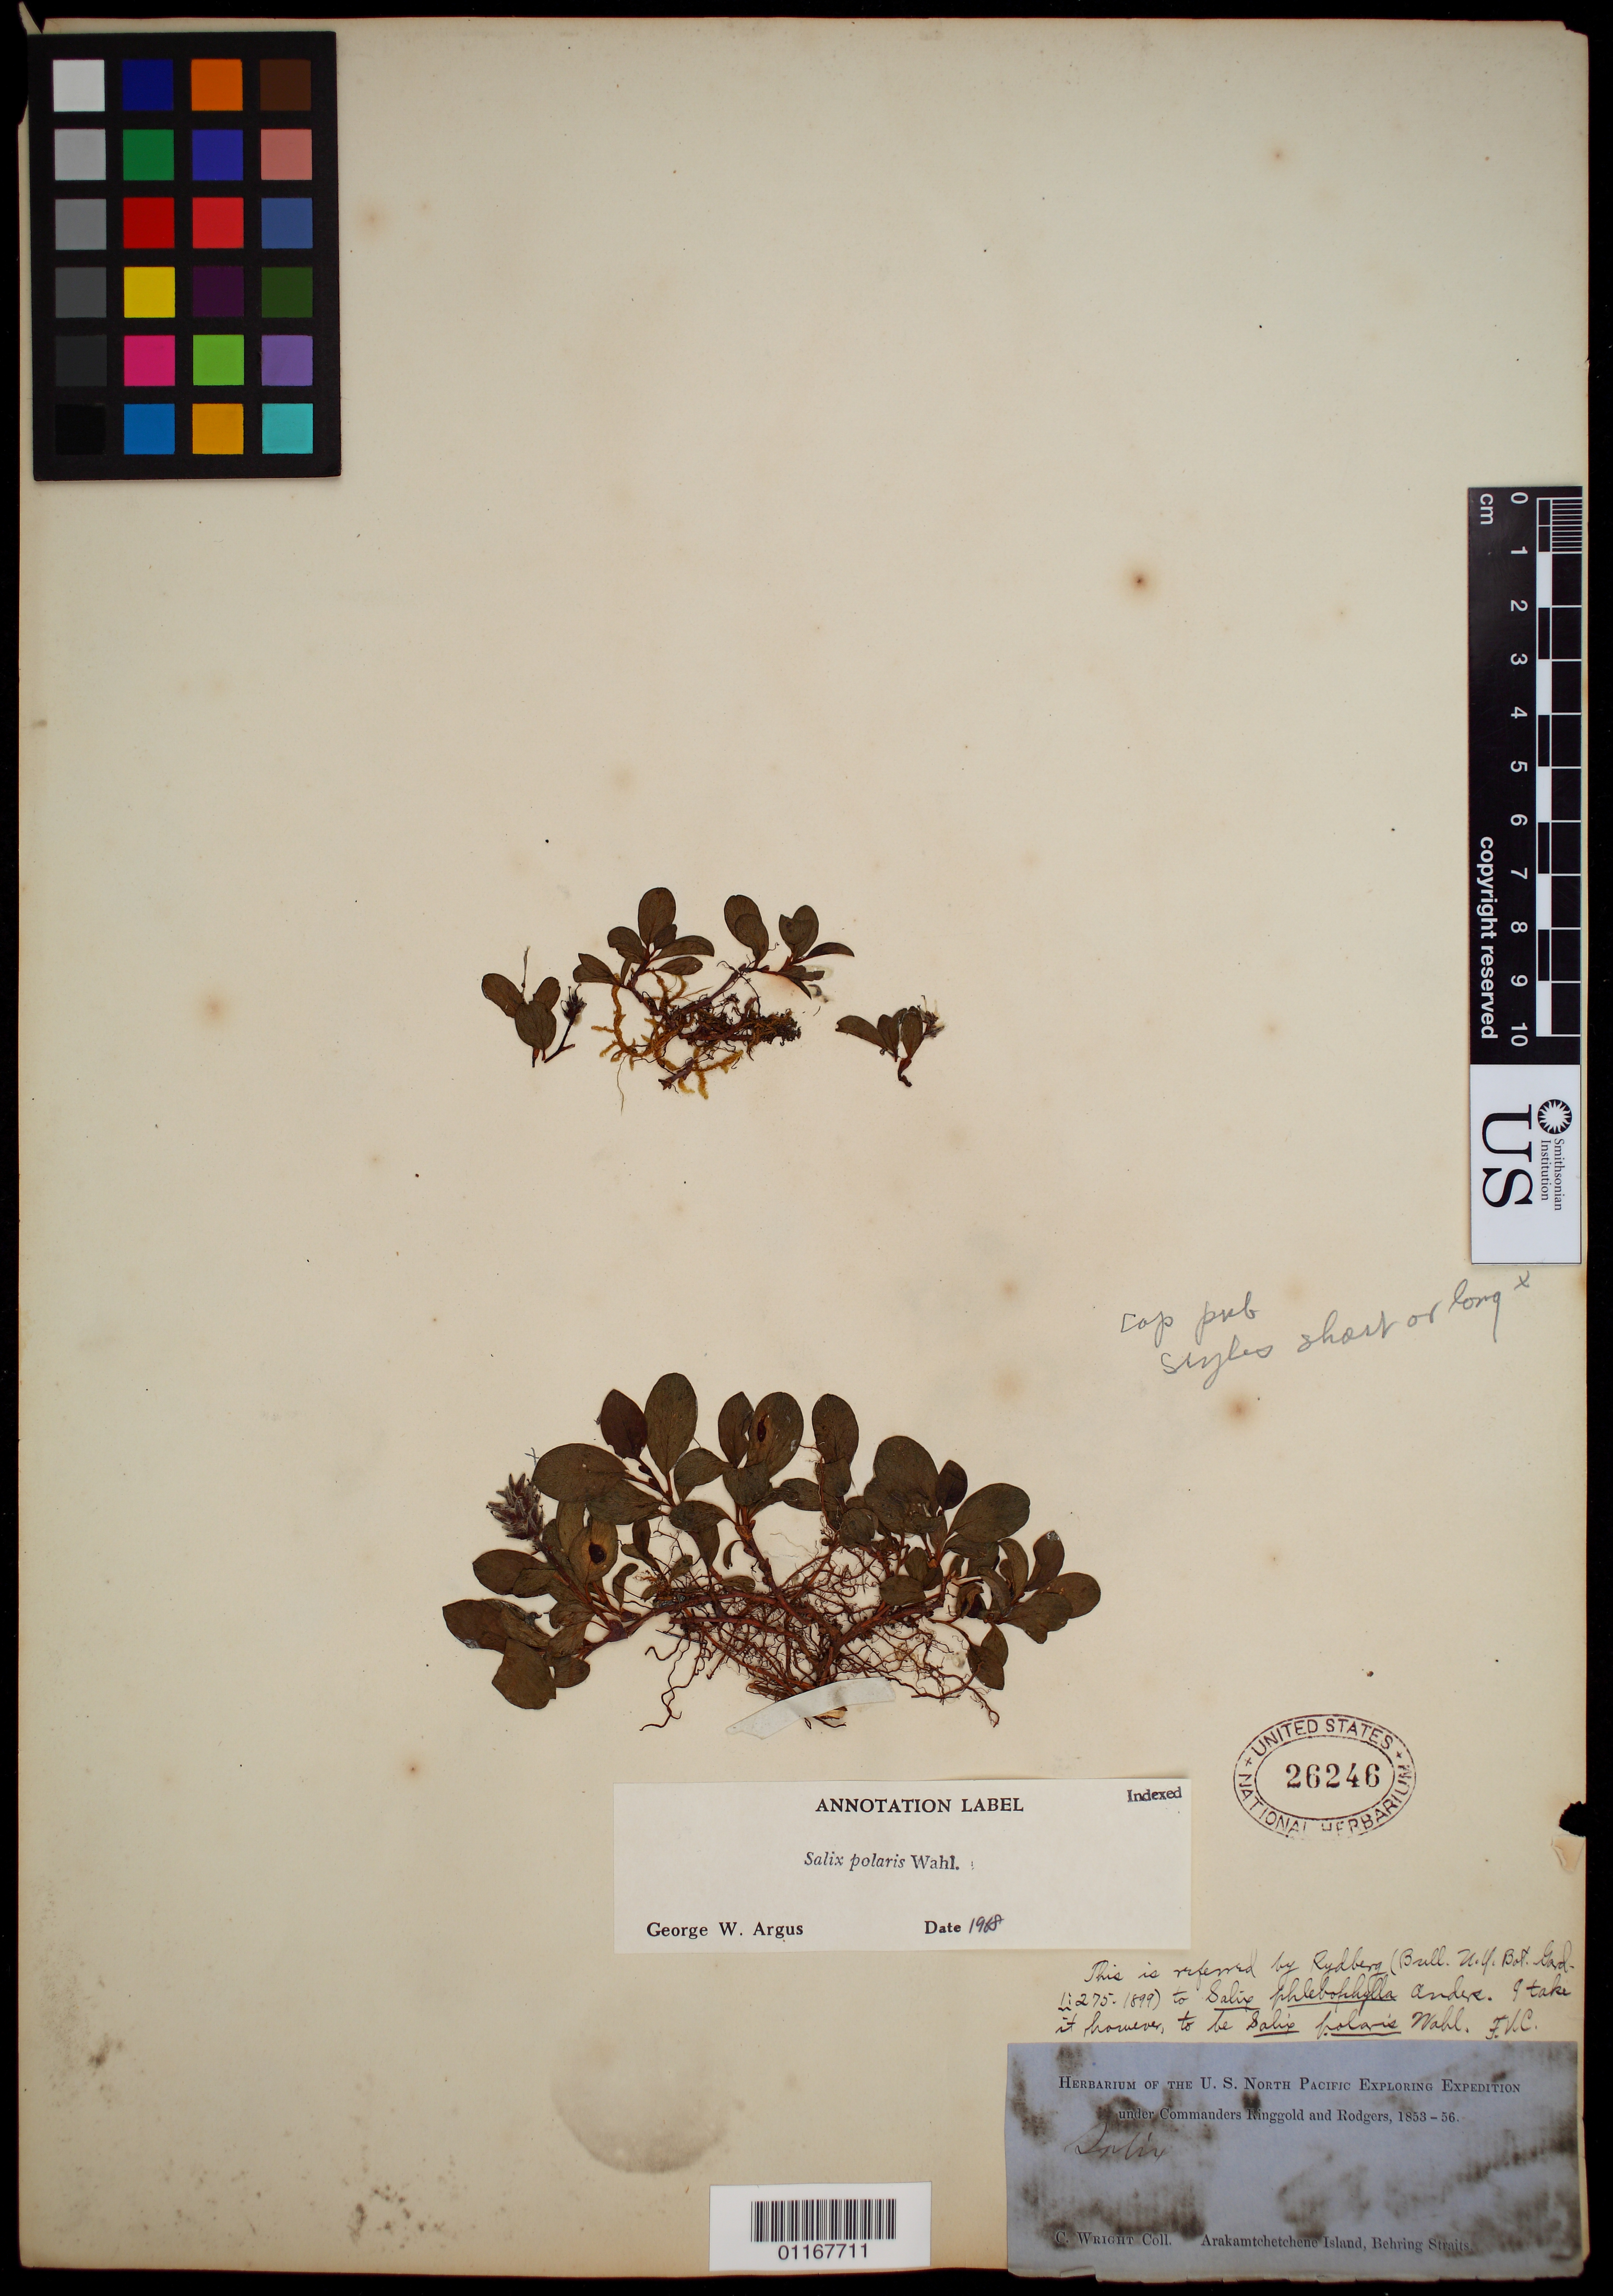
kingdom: Plantae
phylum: Tracheophyta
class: Magnoliopsida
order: Malpighiales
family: Salicaceae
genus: Salix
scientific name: Salix polaris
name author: Wahlenb.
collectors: C. Wright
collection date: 1853/1856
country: Russian Federation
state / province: Chukotka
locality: Arakamtchetchene I. Bering's Straits.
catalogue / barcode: US 26246